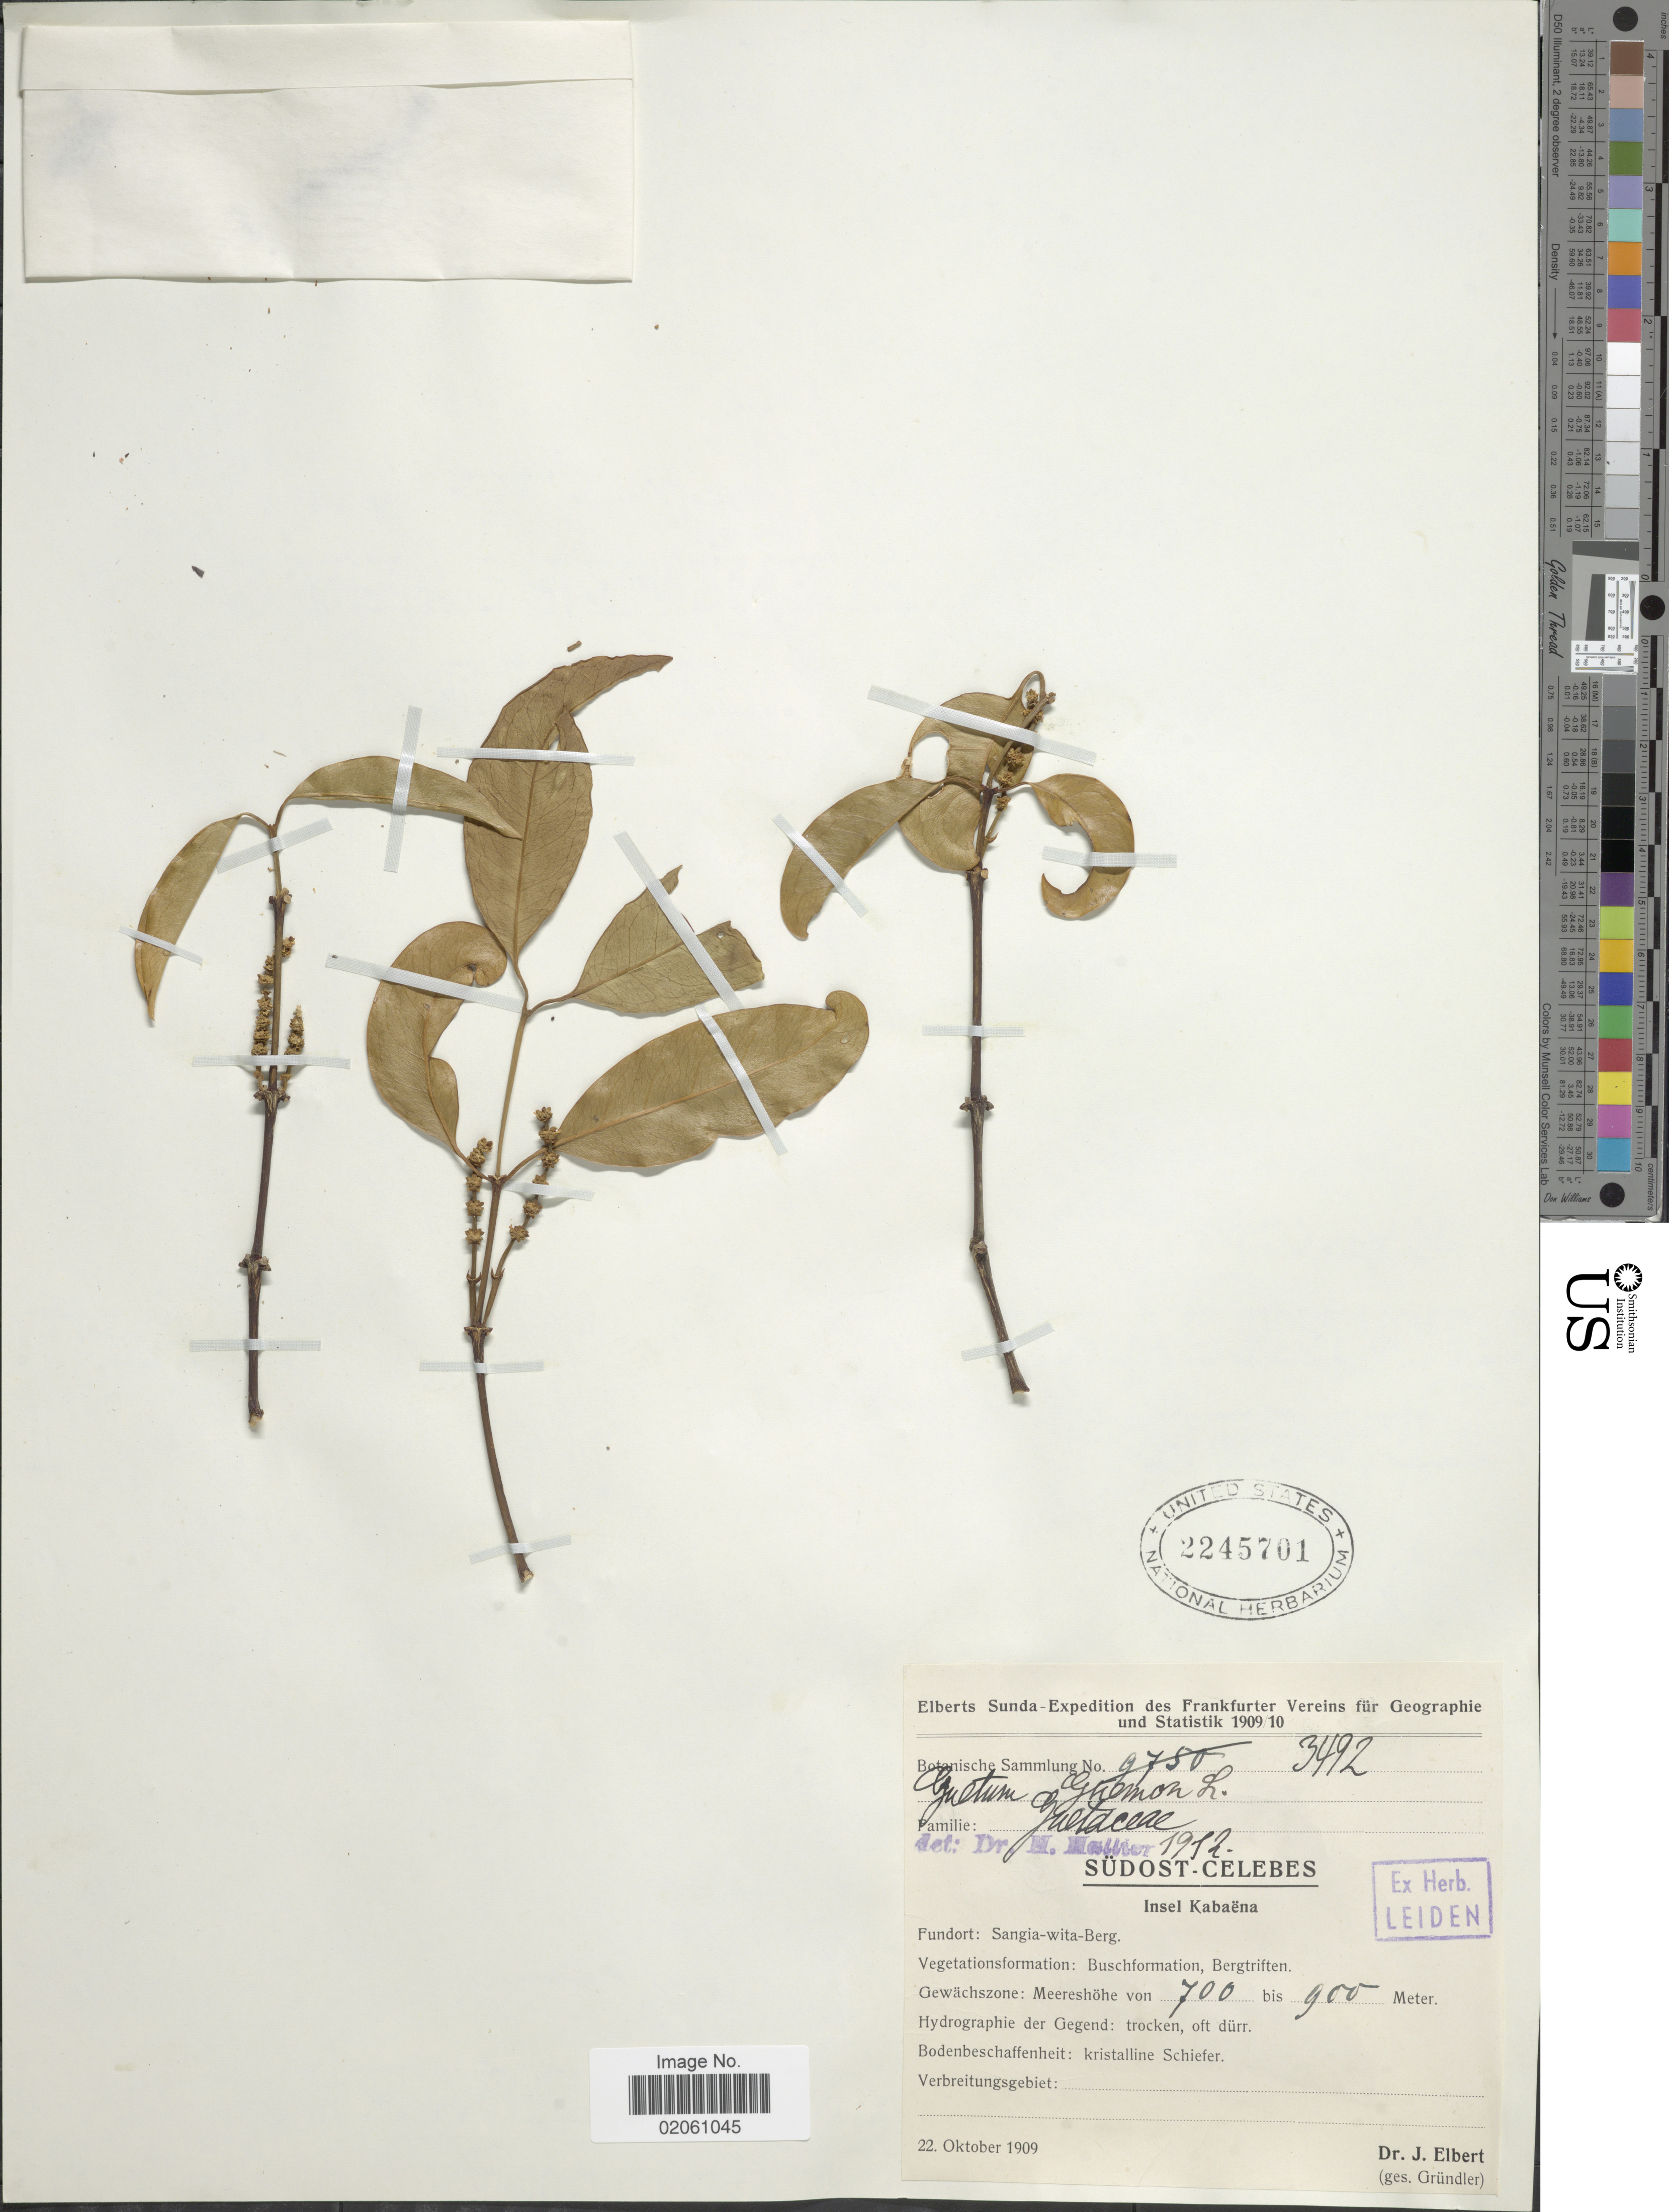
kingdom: Plantae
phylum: Tracheophyta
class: Gnetopsida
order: Gnetales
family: Gnetaceae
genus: Gnetum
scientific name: Gnetum gnemon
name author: L.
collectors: J. Elbert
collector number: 3492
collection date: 1909-10-22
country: Indonesia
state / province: Sulawesi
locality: Südost-Celebes, Insel Kabaëna, Sangia-wita Berg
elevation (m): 700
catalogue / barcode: US 2245701